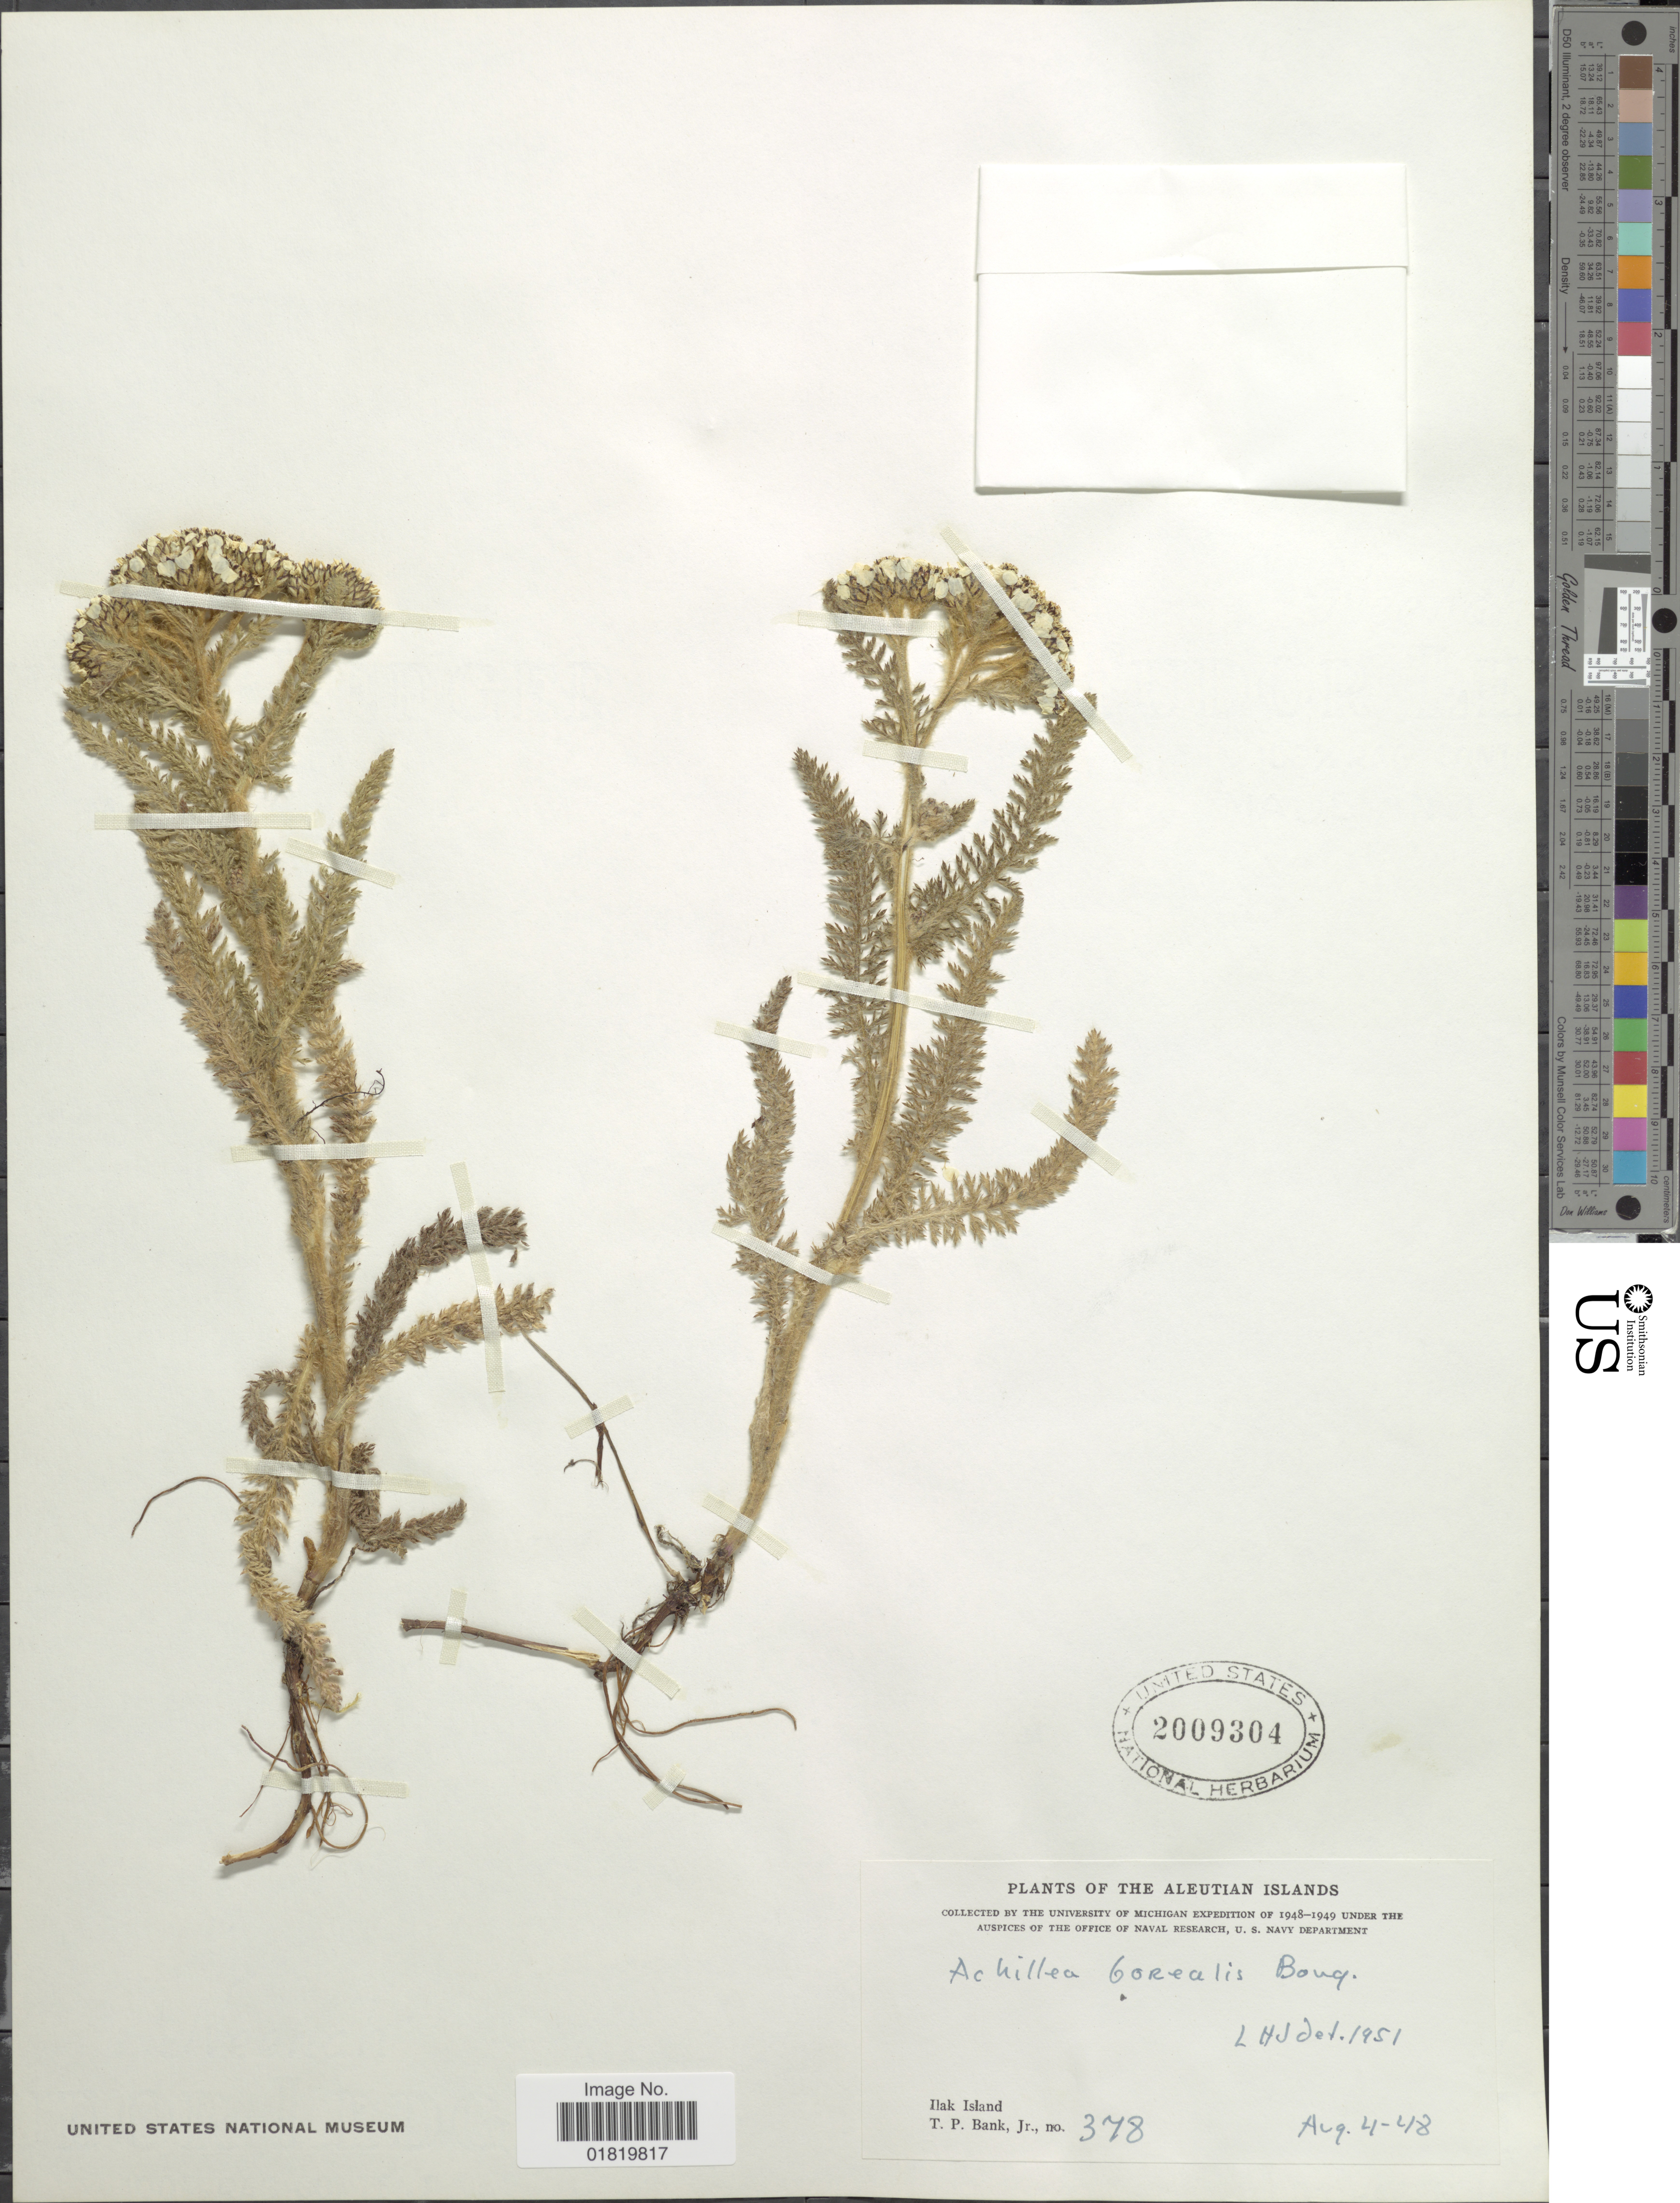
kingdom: Plantae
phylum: Tracheophyta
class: Magnoliopsida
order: Asterales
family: Asteraceae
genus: Achillea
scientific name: Achillea borealis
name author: Bong.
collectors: T. Bank Jr.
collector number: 378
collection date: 1948-08-04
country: United States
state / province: Alaska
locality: Aleutian Islands. Ilak Island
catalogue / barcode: US 2009304